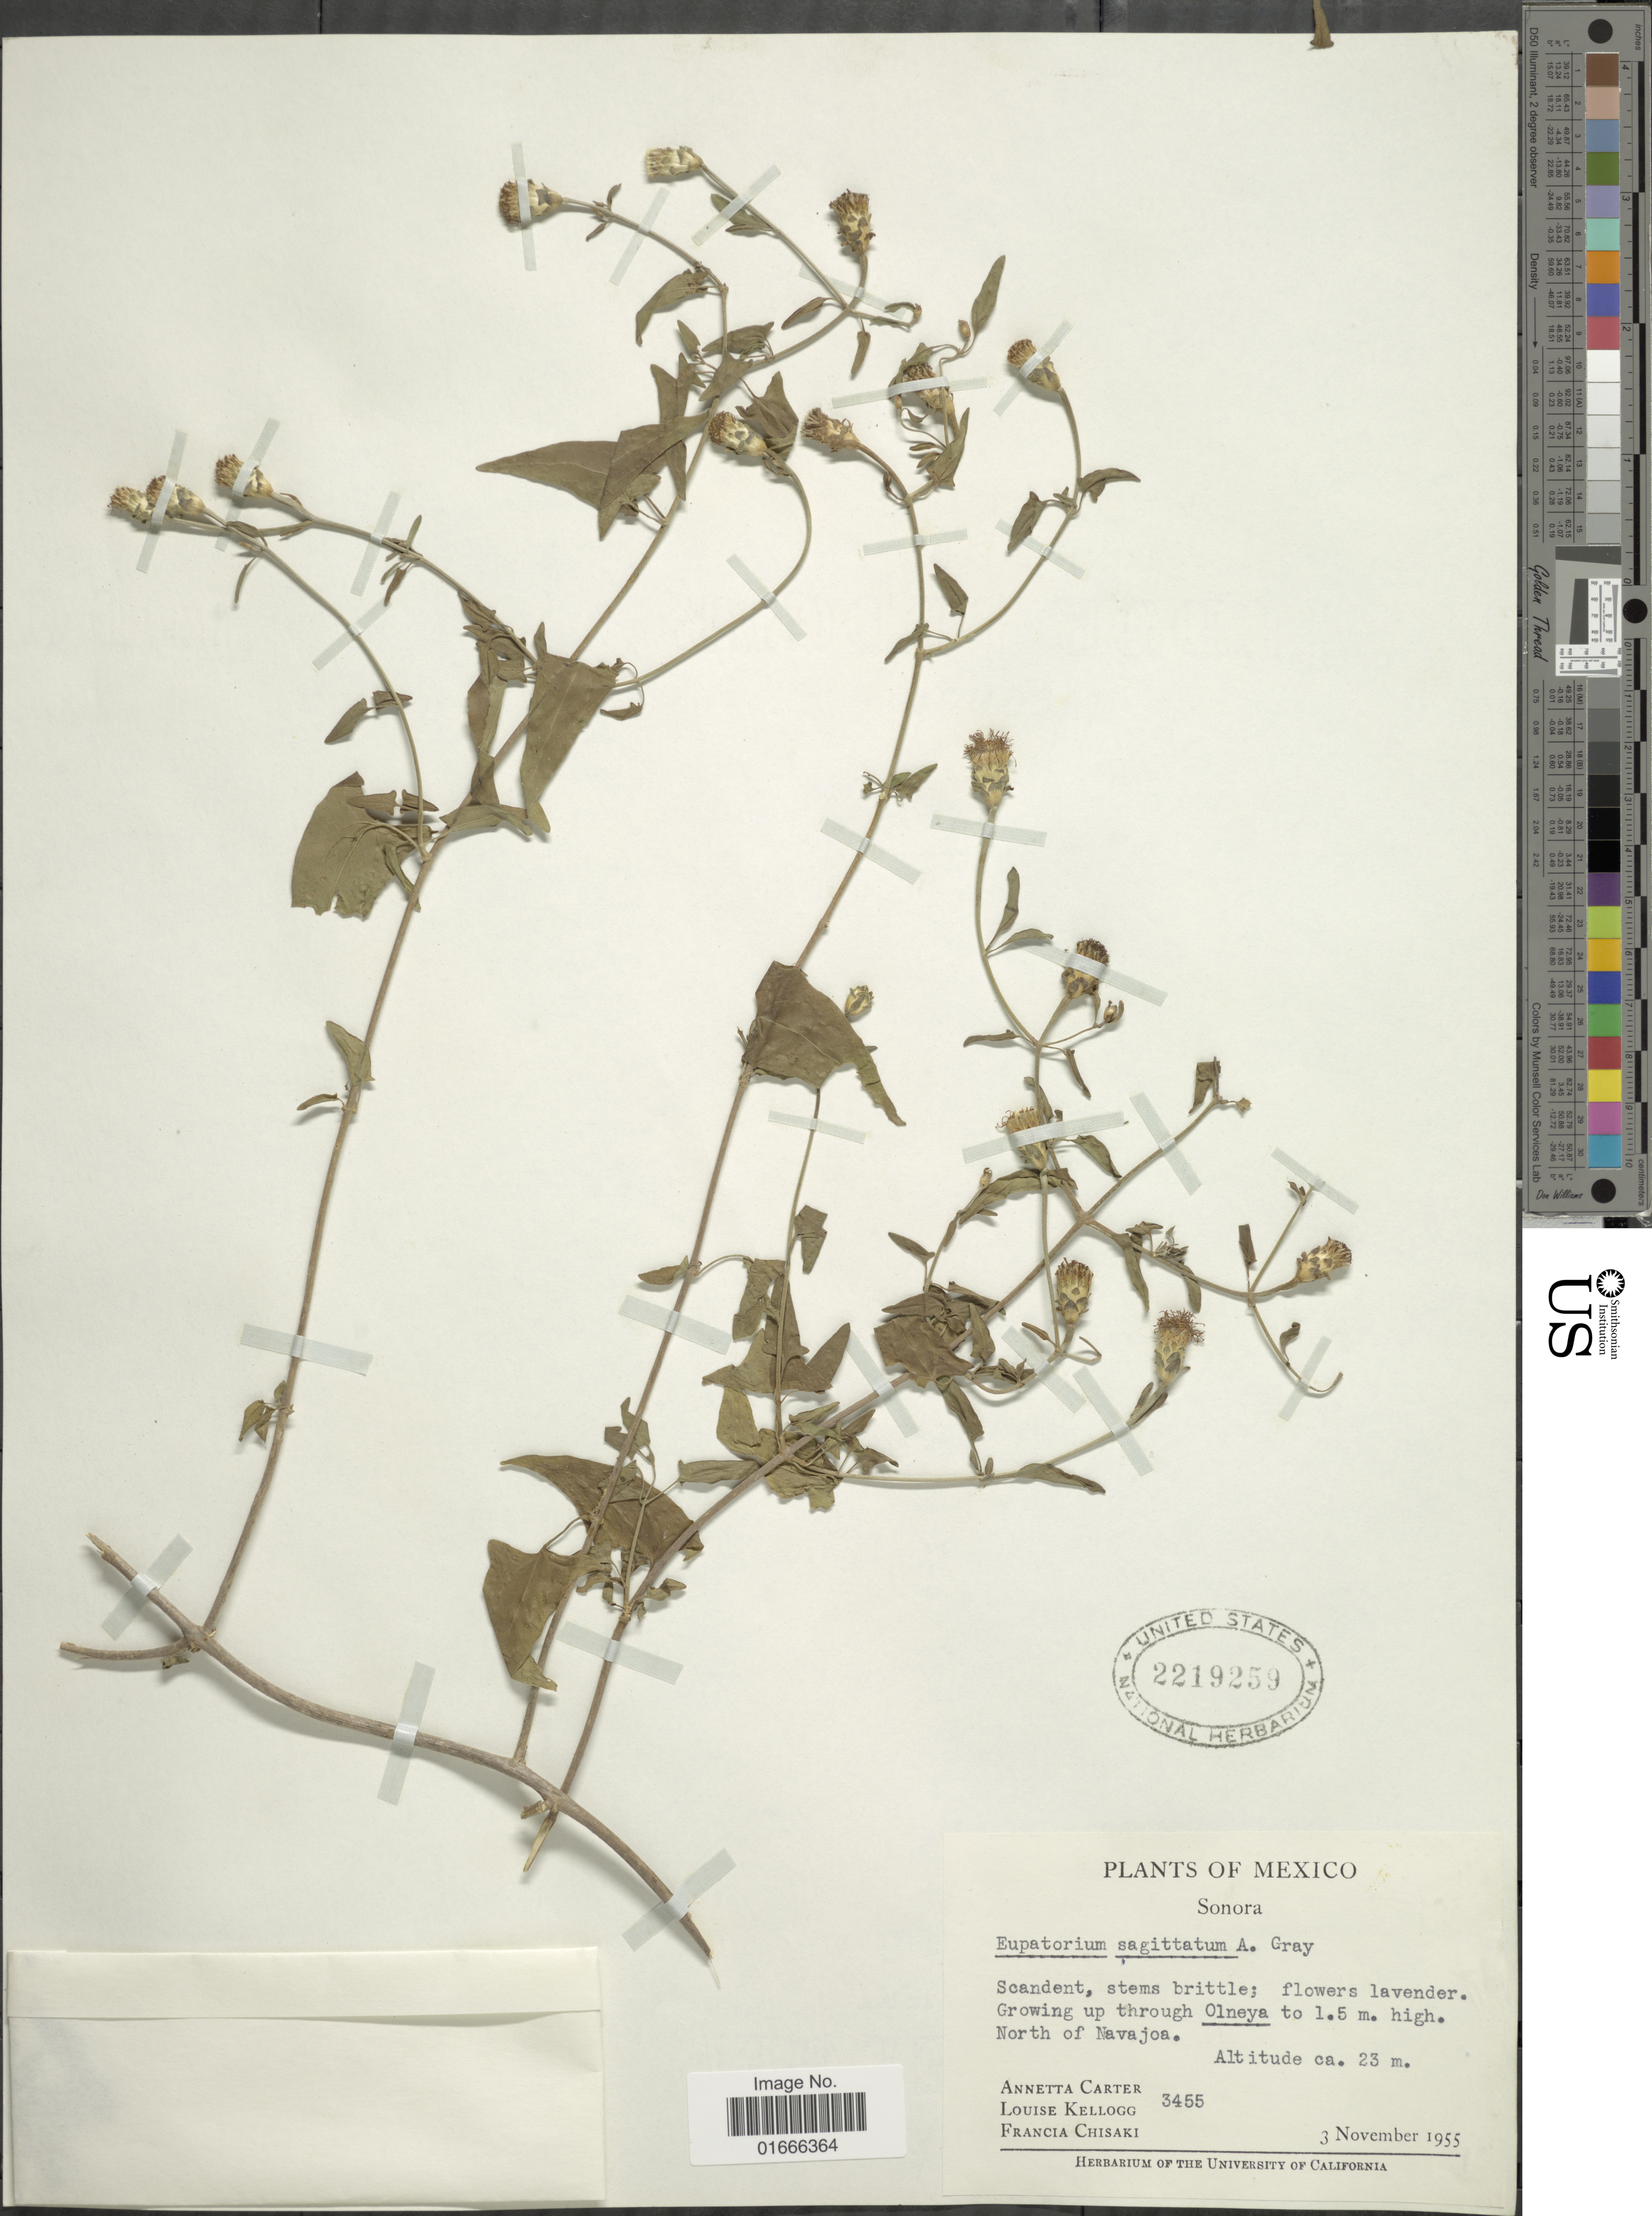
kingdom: Plantae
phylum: Tracheophyta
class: Magnoliopsida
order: Asterales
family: Asteraceae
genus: Chromolaena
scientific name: Chromolaena sagittata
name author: (A. Gray) R.M. King & H. Rob.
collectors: A. Carter, L. Kellogg & F. Chisaki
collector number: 3455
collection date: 1955-11-03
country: Mexico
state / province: Sonora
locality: North of Navajoa.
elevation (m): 23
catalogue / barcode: US 2219259